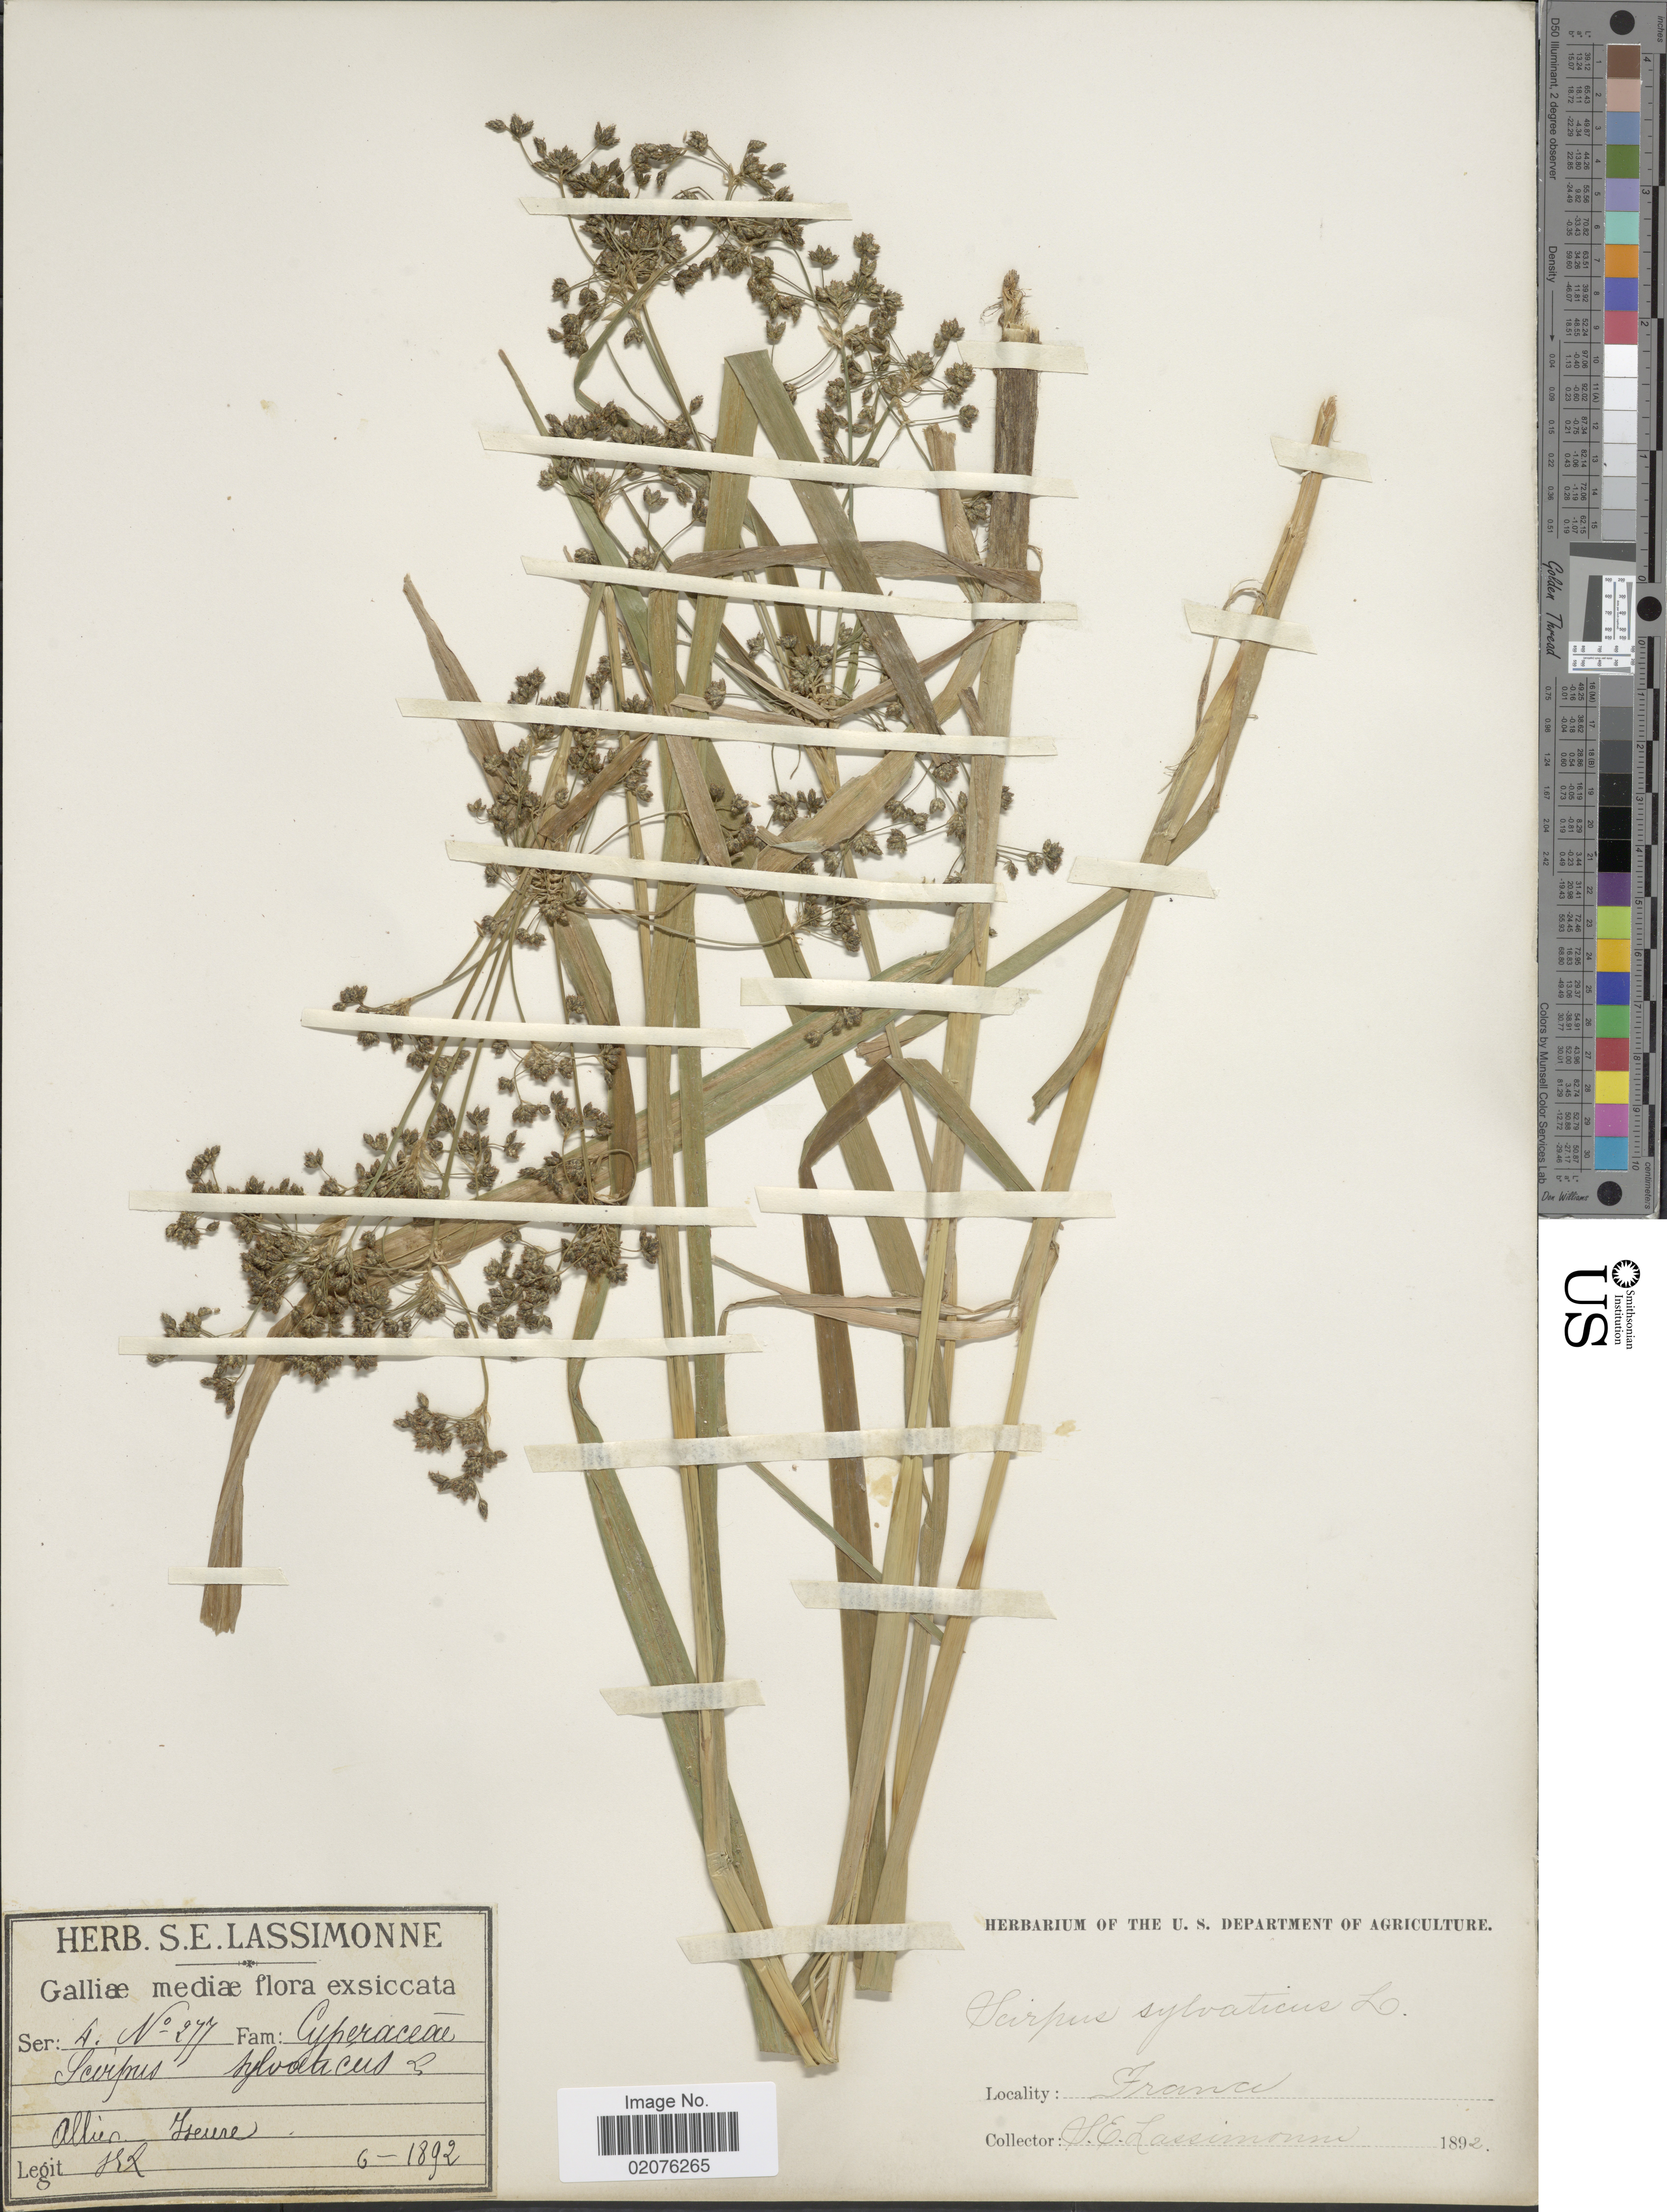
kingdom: Plantae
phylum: Tracheophyta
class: Liliopsida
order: Poales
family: Cyperaceae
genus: Scirpus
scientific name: Scirpus sylvaticus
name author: L.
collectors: S. Lassimonne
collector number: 277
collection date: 1892-06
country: France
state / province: Auvergne-Rhône-Alpes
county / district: Allier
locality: Galliæ mediæ [Central France]. Allier - Yseure [Yzeure].